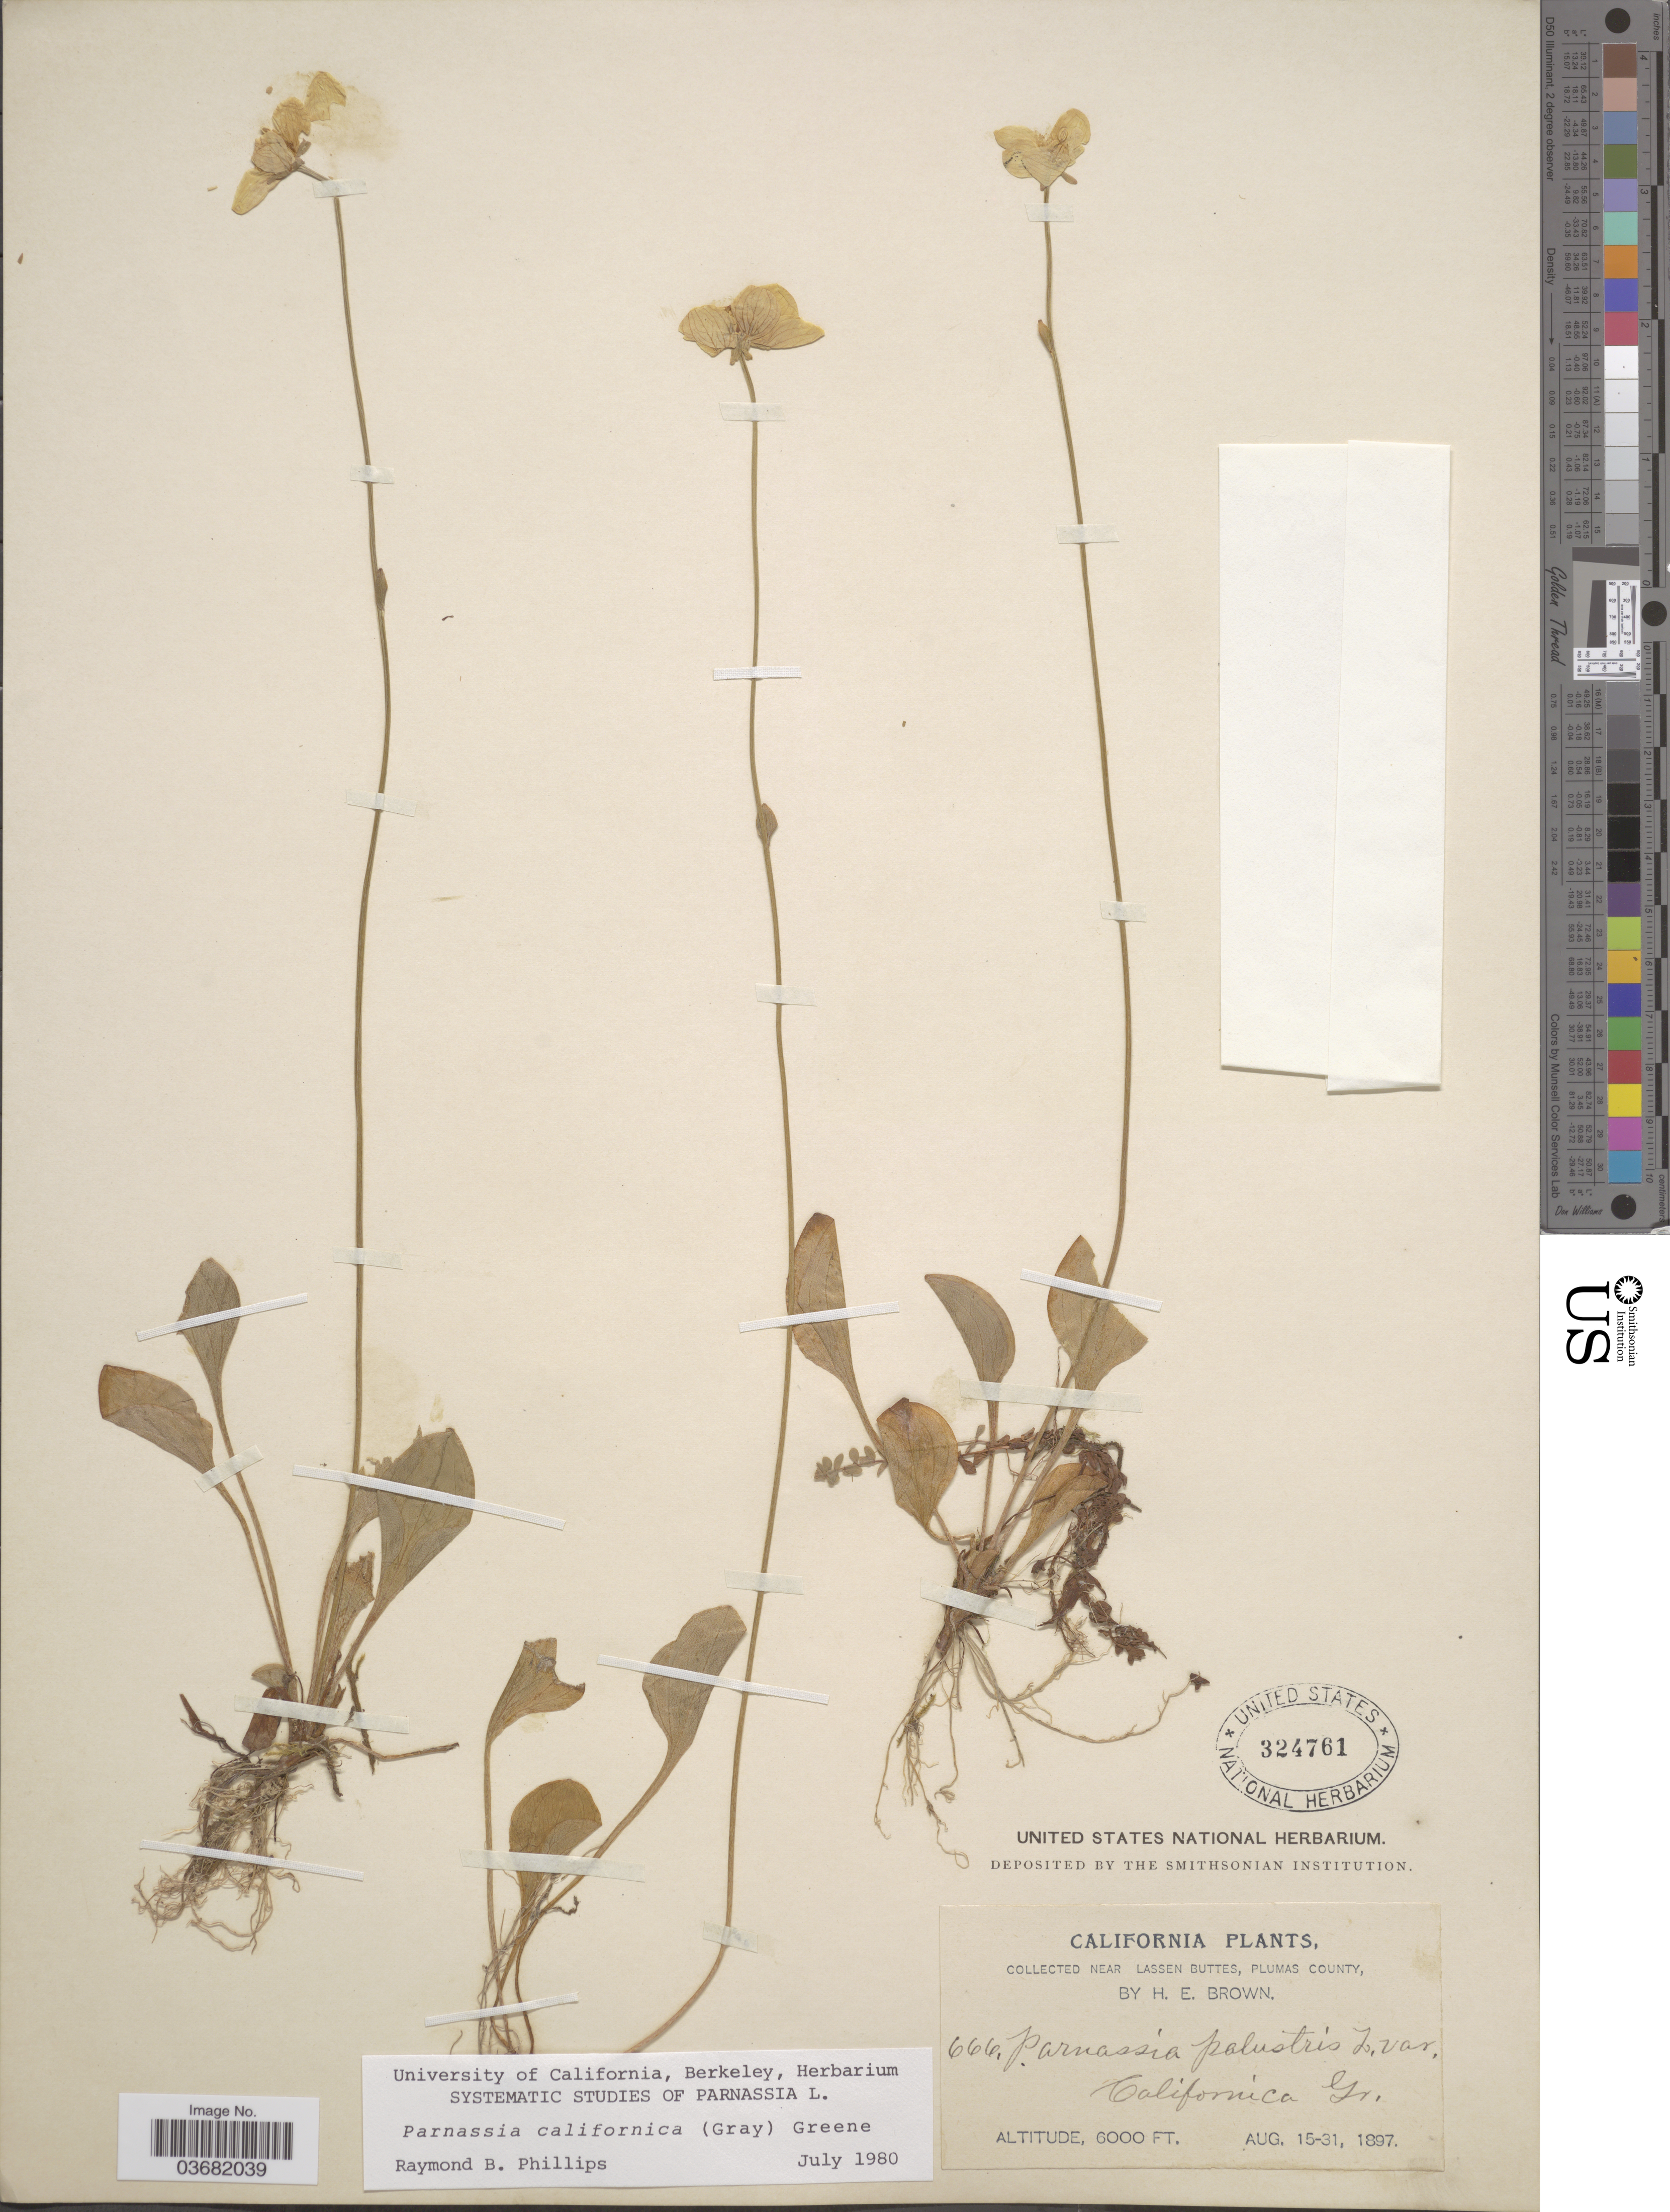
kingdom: Plantae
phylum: Tracheophyta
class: Magnoliopsida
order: Celastrales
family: Parnassiaceae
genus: Parnassia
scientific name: Parnassia californica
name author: (A. Gray) Greene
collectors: H. E. Brown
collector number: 666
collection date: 1897-08-15/1897-08-31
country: United States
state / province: California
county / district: Plumas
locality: Near Lassen Buttes, Plumas County.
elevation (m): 1829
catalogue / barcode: US 324761